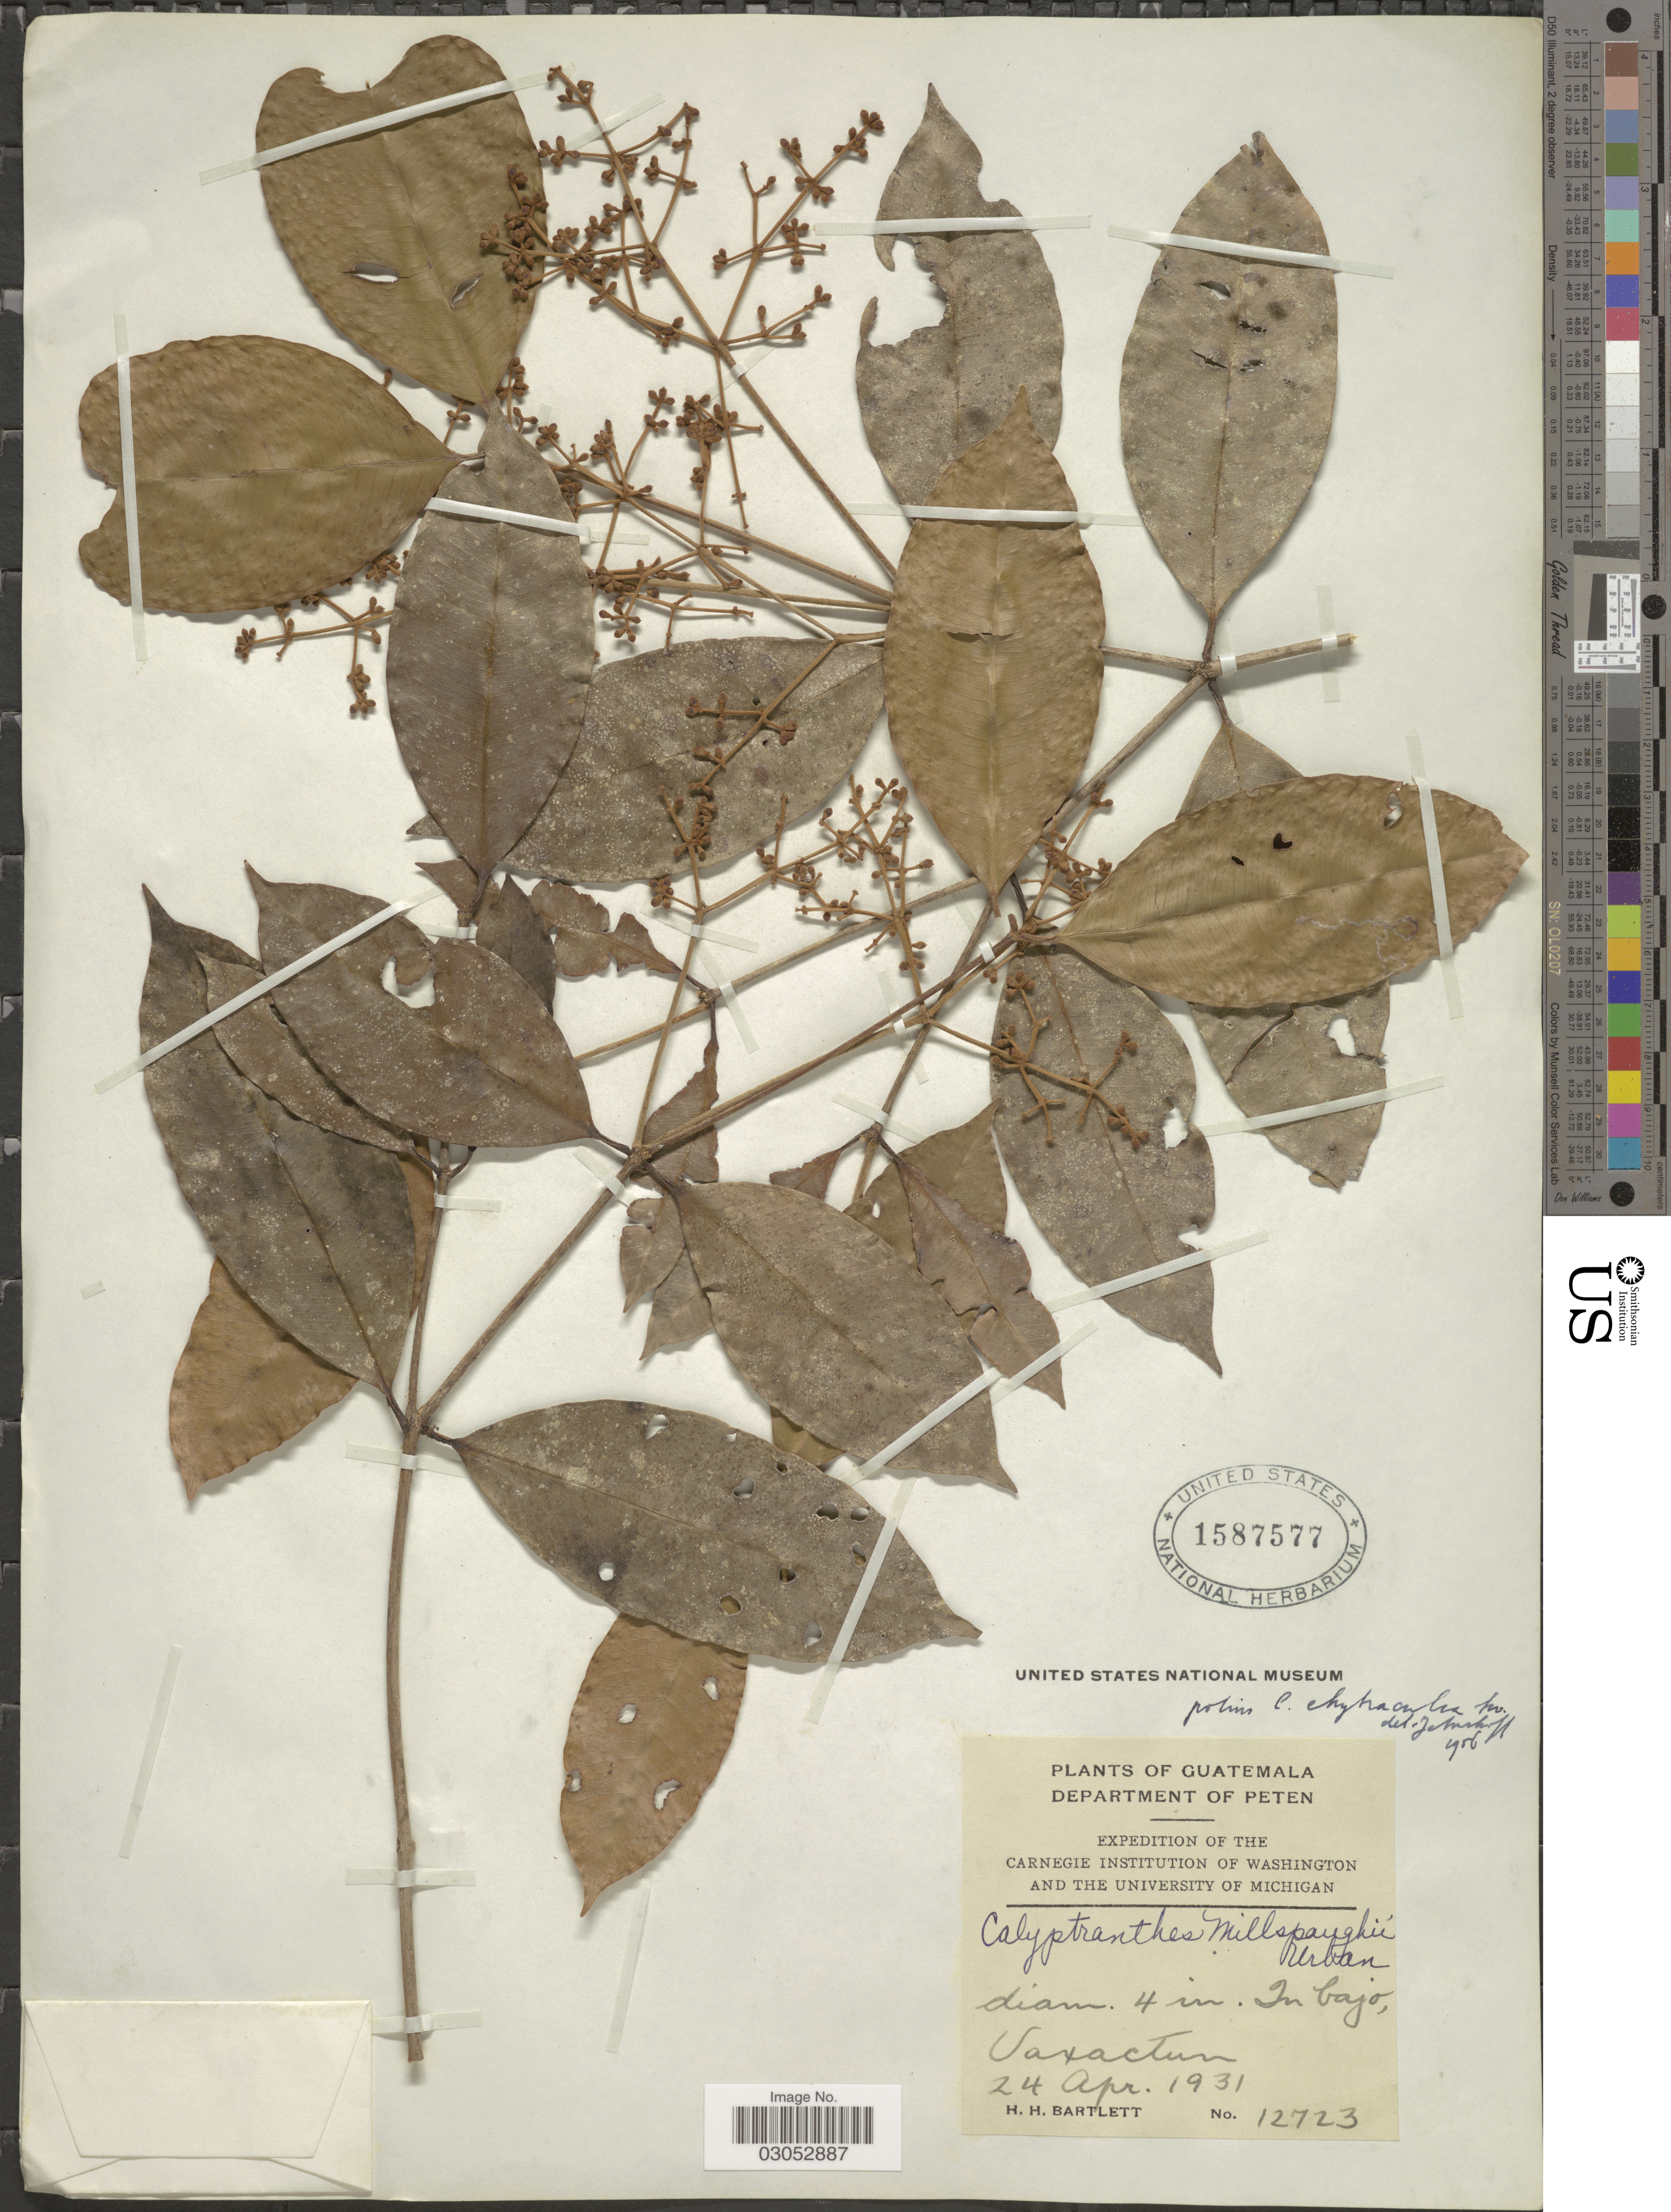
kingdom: Plantae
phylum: Tracheophyta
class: Magnoliopsida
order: Myrtales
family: Myrtaceae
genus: Myrcia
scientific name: Myrcia pendens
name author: A.R. Lourenço & Sánchez-Cháv.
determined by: Strong, Mark T., (BOT), Smithsonian Institution - National Museum of Natural History (UNITED STATES)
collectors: H. H. Bartlett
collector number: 12723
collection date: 1931-04-24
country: Guatemala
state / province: El Petén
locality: Department of Peten, In bajo, Vaxactun.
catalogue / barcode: US 1587577